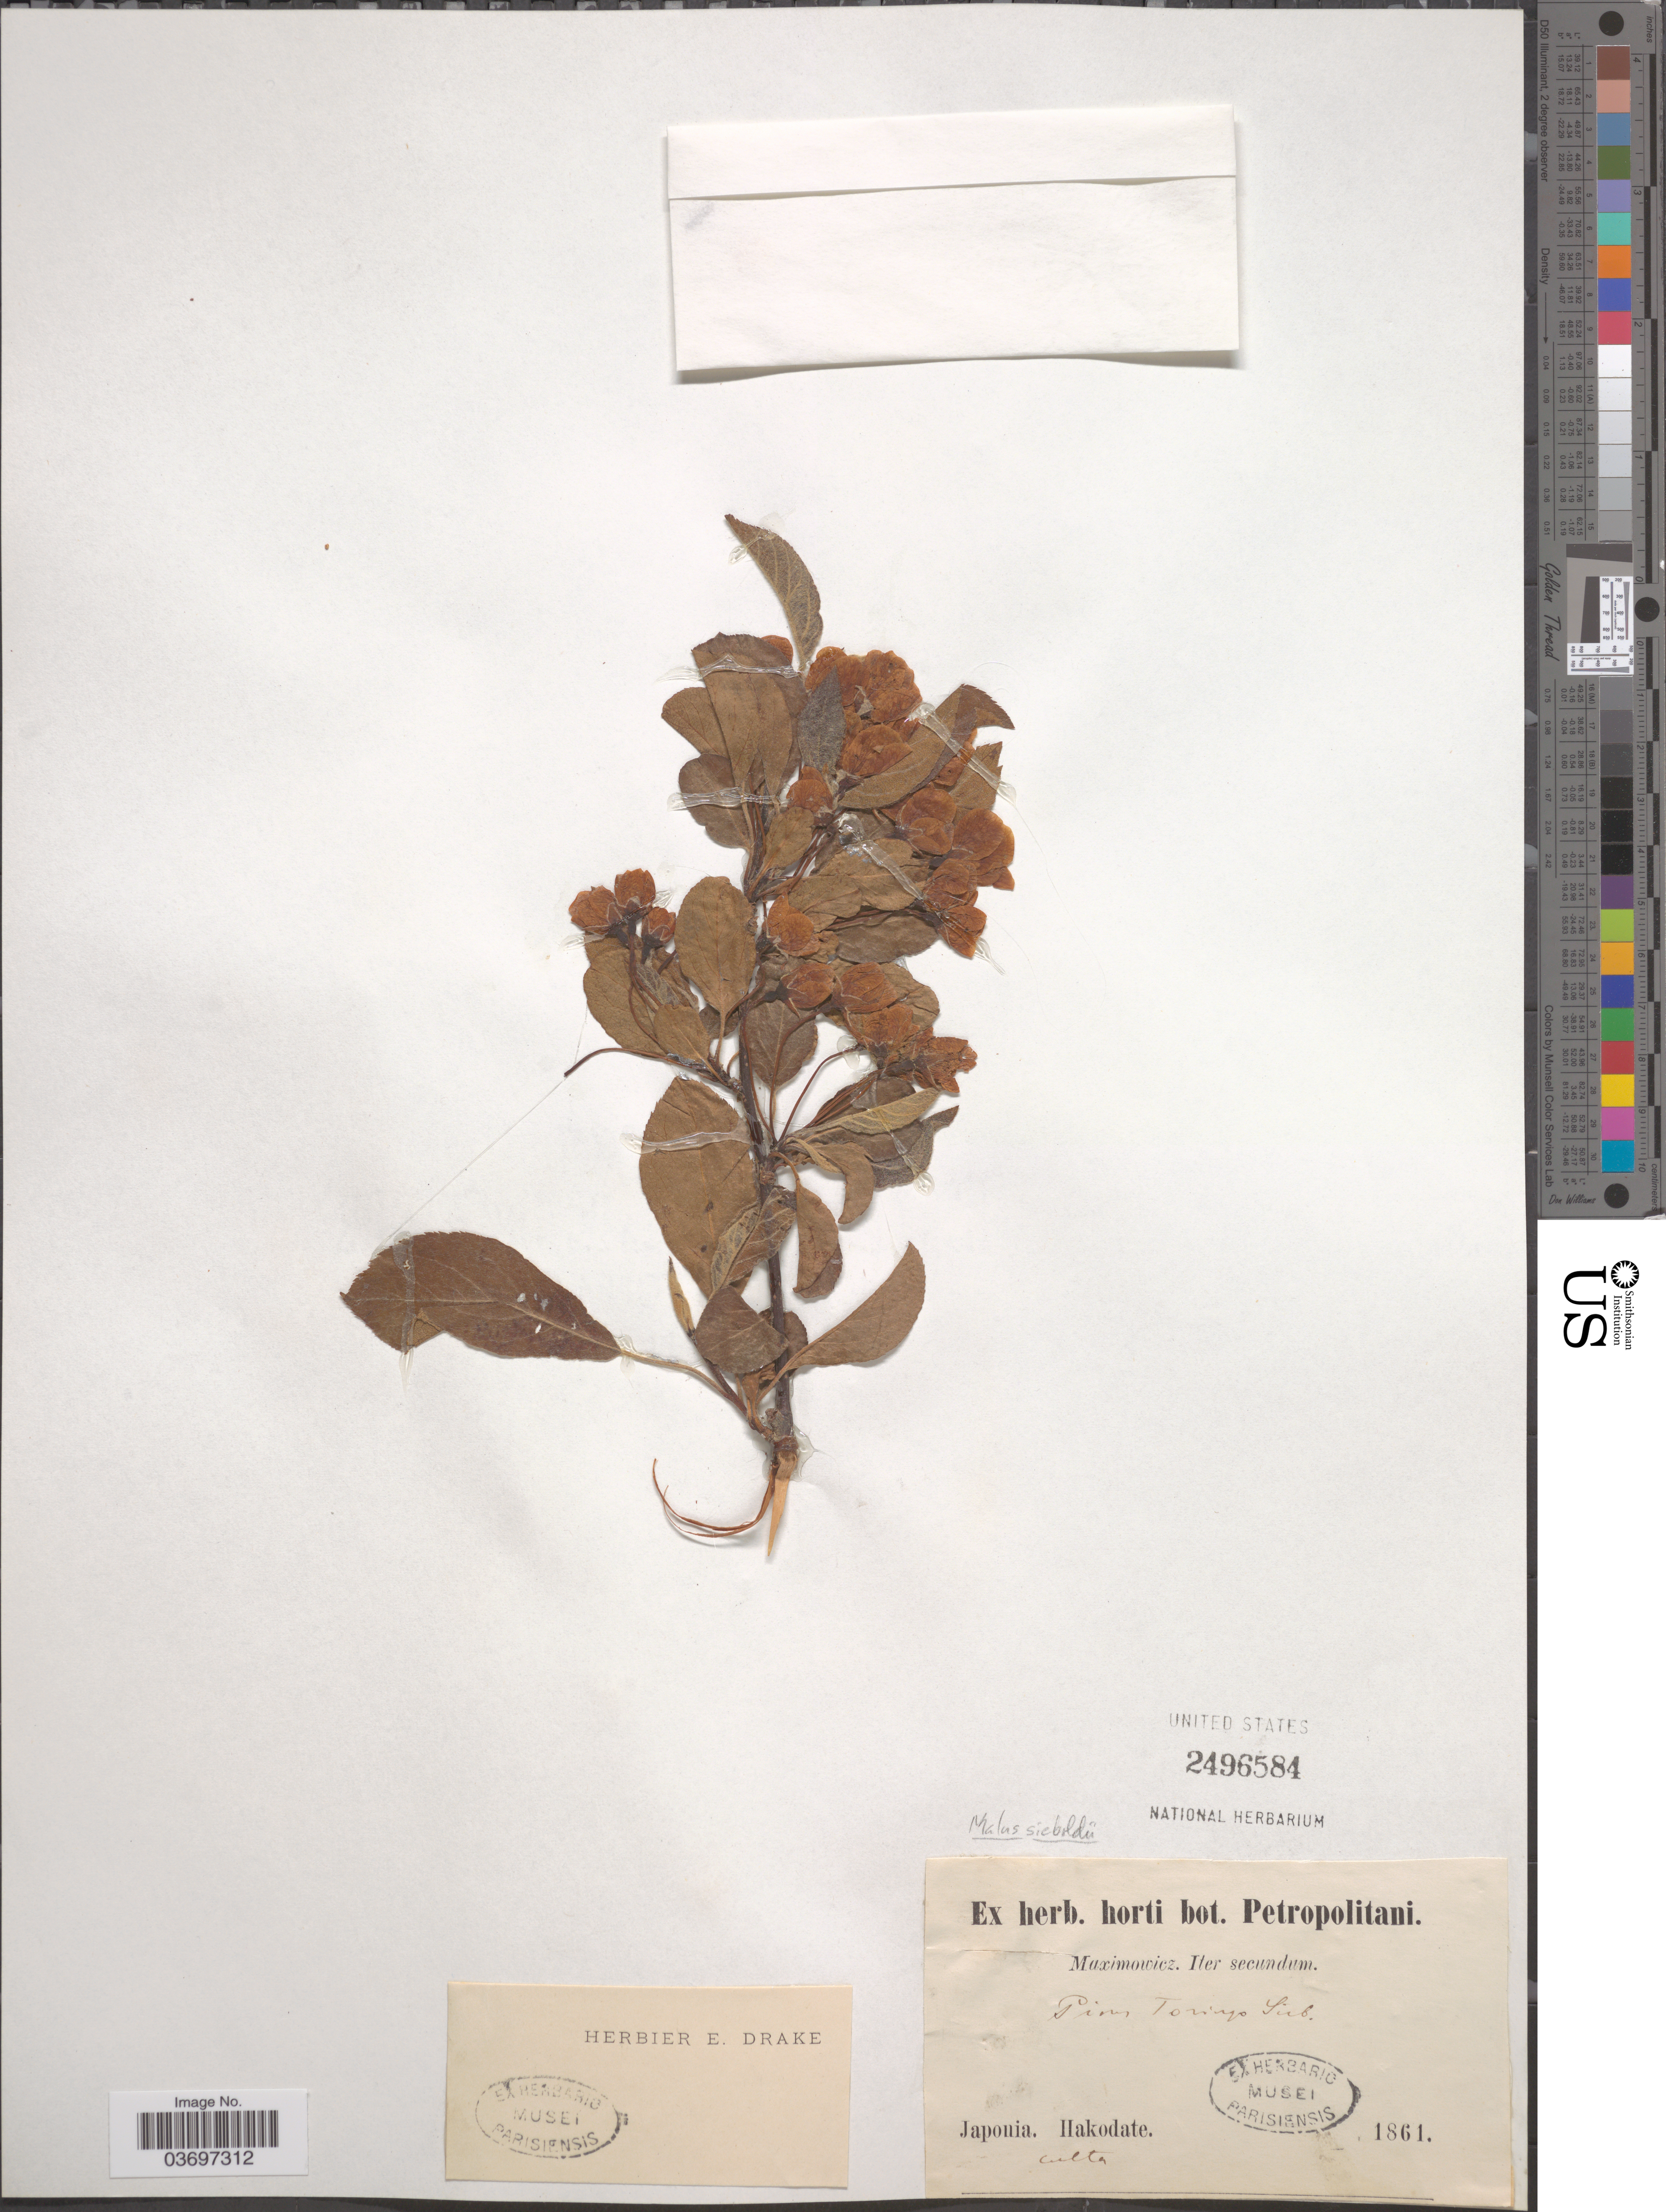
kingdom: Plantae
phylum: Tracheophyta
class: Magnoliopsida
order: Rosales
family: Rosaceae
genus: Malus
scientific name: Malus sieboldii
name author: Rehder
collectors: Maximowicz, --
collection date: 1861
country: Japan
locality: Hakodate.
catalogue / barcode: US 2496584